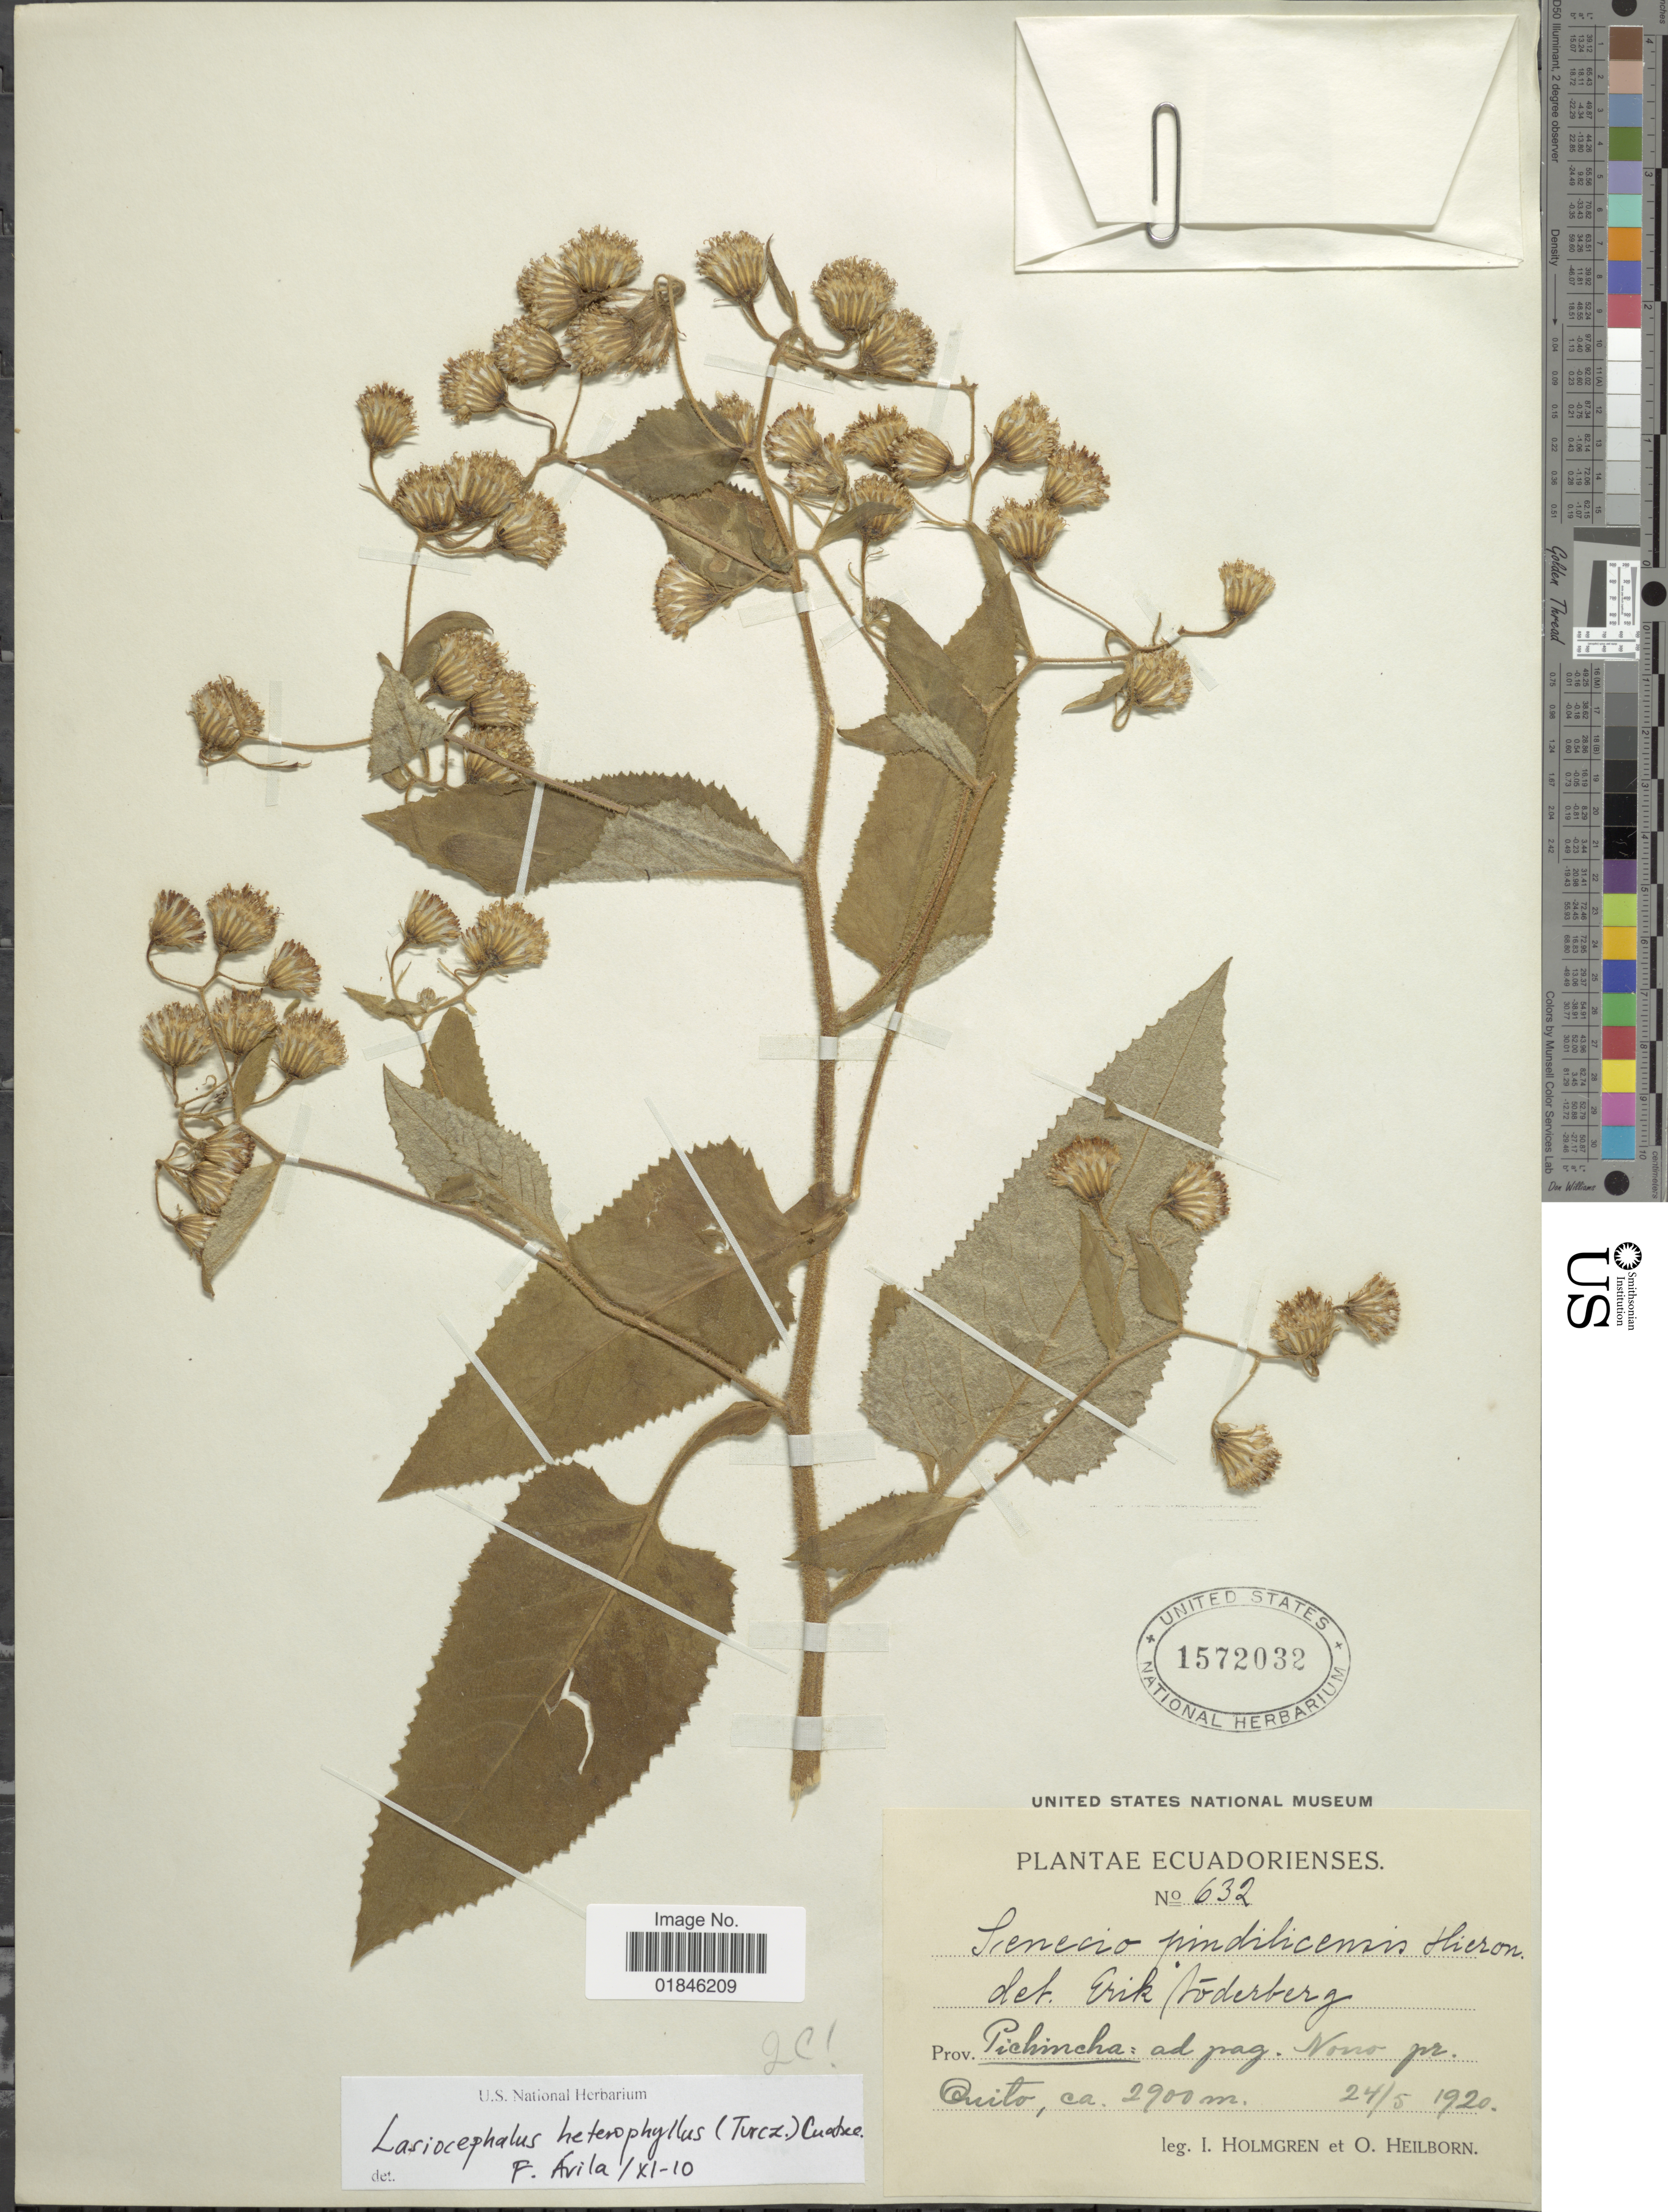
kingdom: Plantae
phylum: Tracheophyta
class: Magnoliopsida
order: Asterales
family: Asteraceae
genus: Senecio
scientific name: Senecio pindilicensis Hieron. ined.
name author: Hieron.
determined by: Salomon, Luciana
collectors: I. Holmgren & O. Heilbron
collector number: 632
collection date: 1920-05-24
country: Ecuador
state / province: Pichincha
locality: Prov. Pichincha: ad pag. Nono pr. Quito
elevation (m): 2900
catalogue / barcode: US 1572032